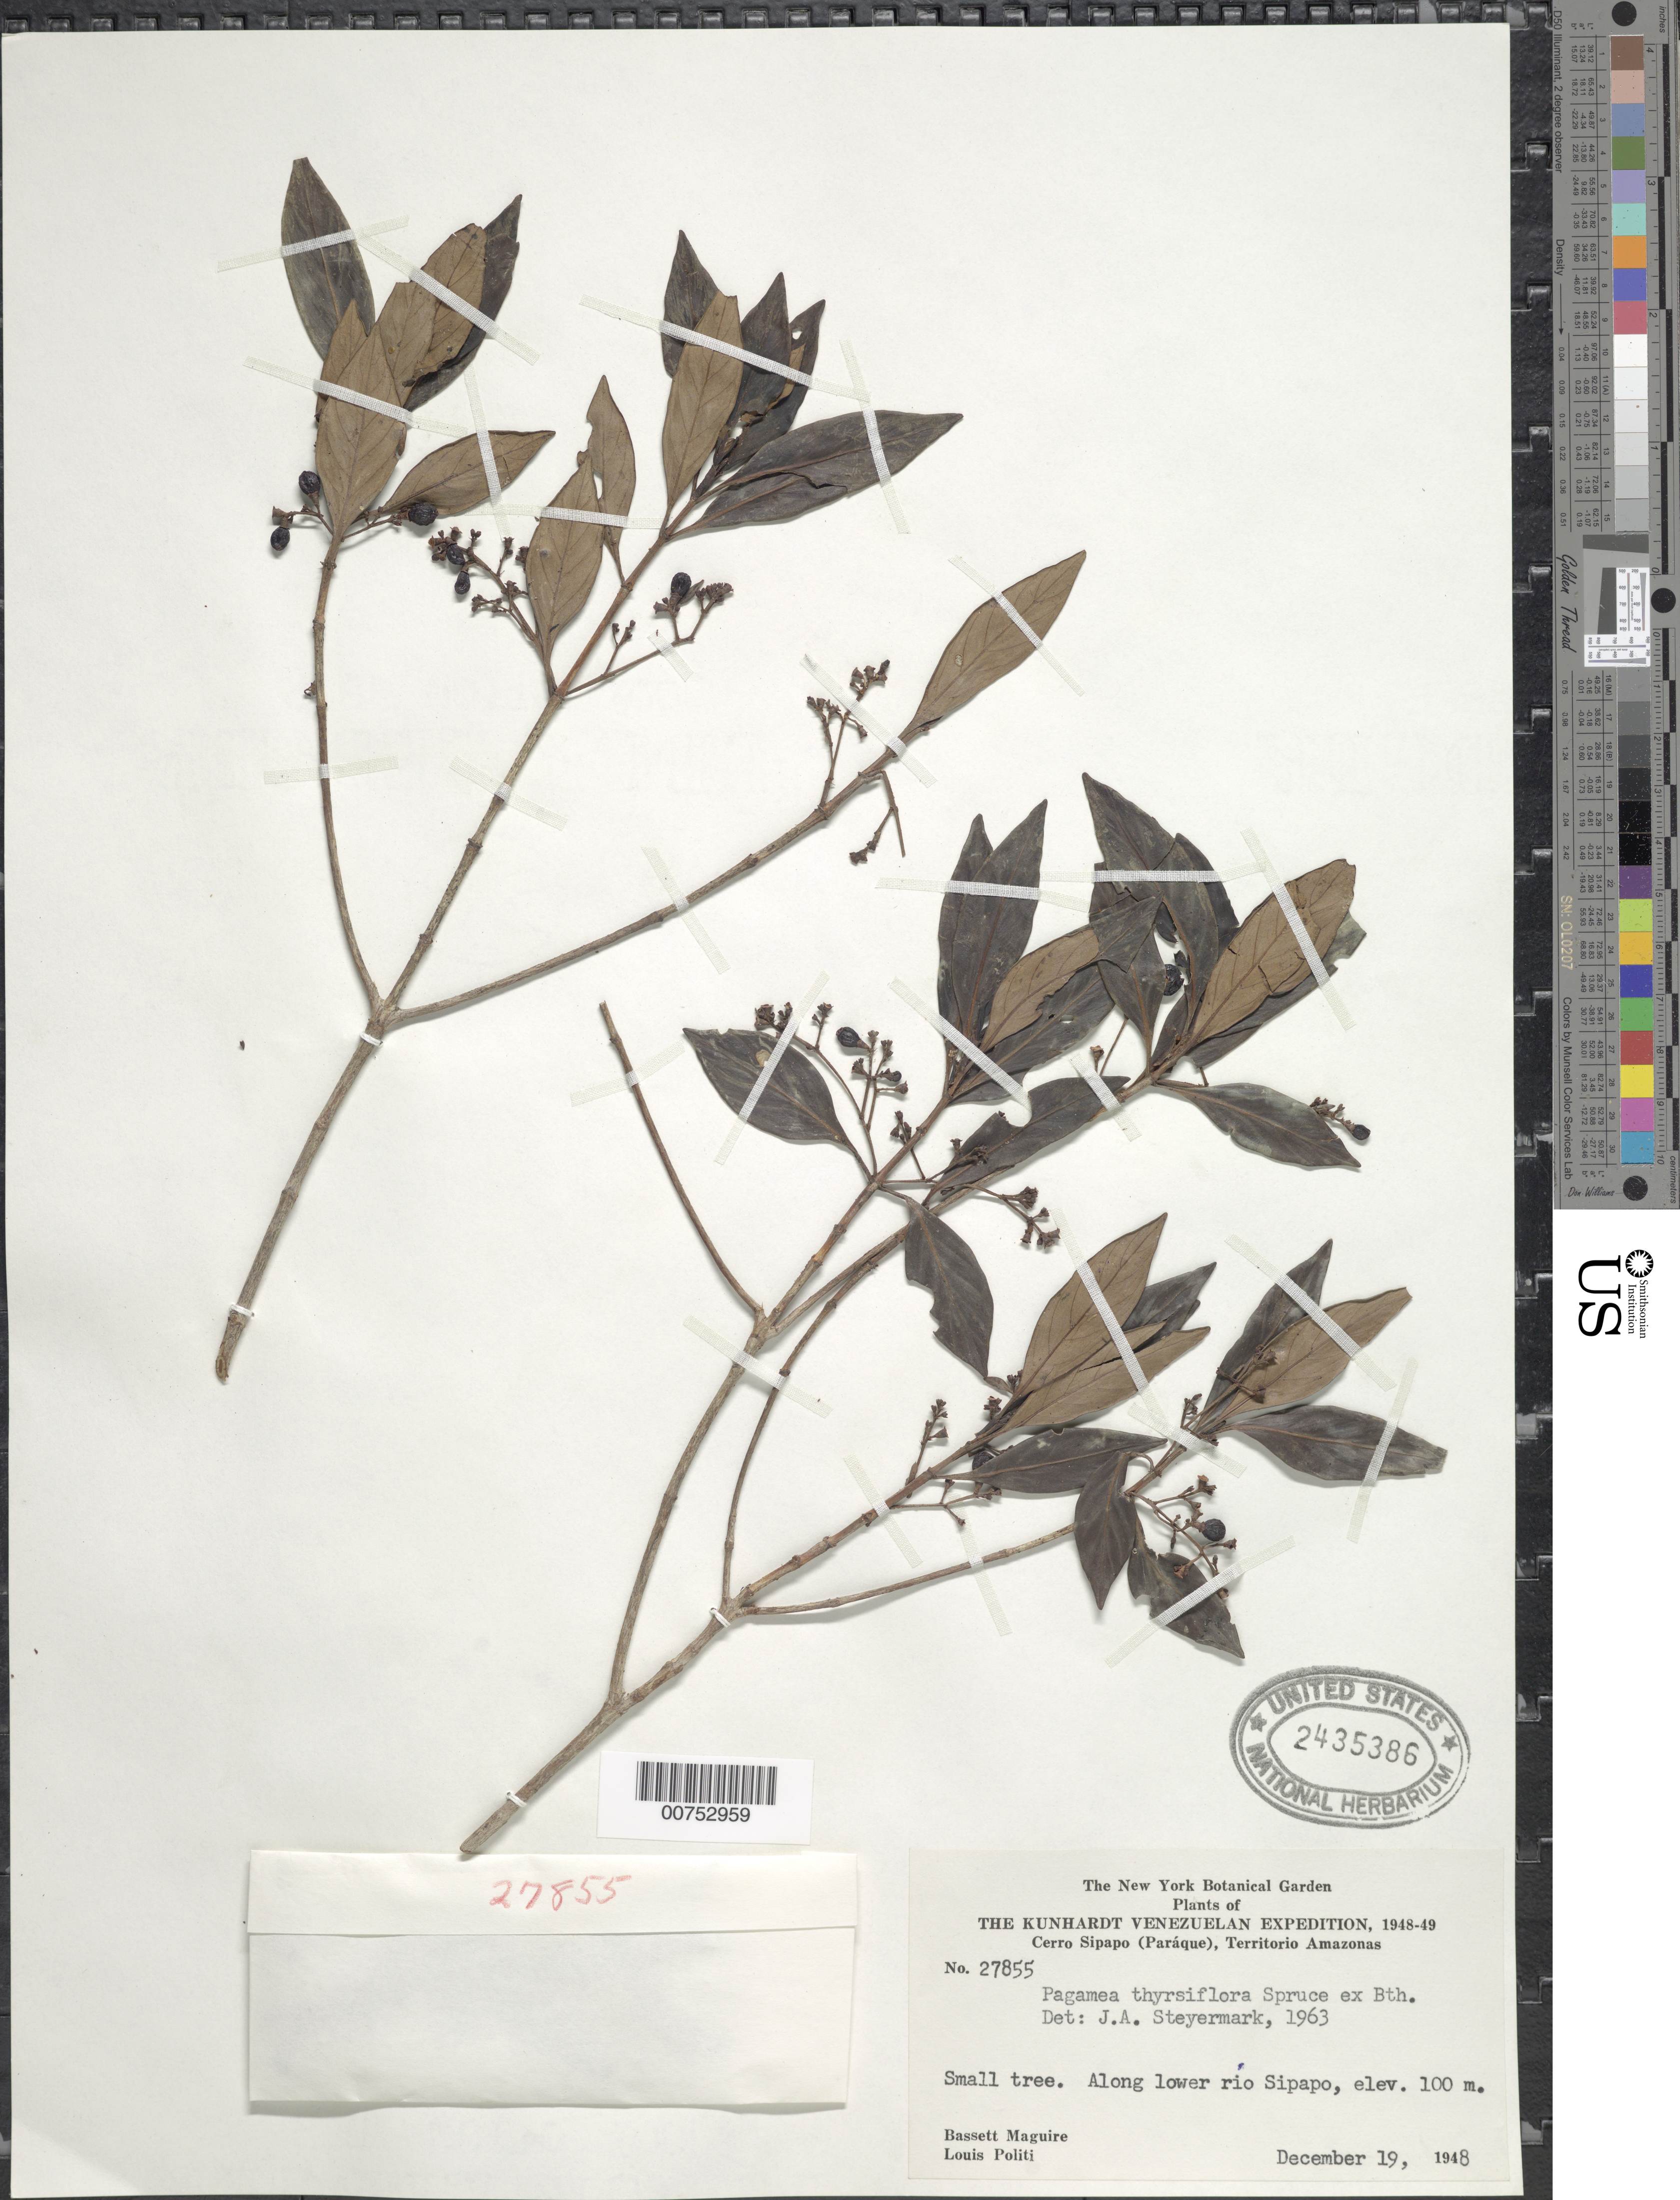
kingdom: Plantae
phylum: Tracheophyta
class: Magnoliopsida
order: Gentianales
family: Rubiaceae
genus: Pagamea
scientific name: Pagamea thyrsiflora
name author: Spruce ex Benth.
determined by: Steyermark, Julian A., (VEN)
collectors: B. Maguire & L. Politi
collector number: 27855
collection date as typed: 19-Dec-48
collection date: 1948-12-19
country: Venezuela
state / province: Amazonas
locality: Río Sipapo, lower; Río Cuao, Río Orinoco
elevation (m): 100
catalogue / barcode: US 2435386